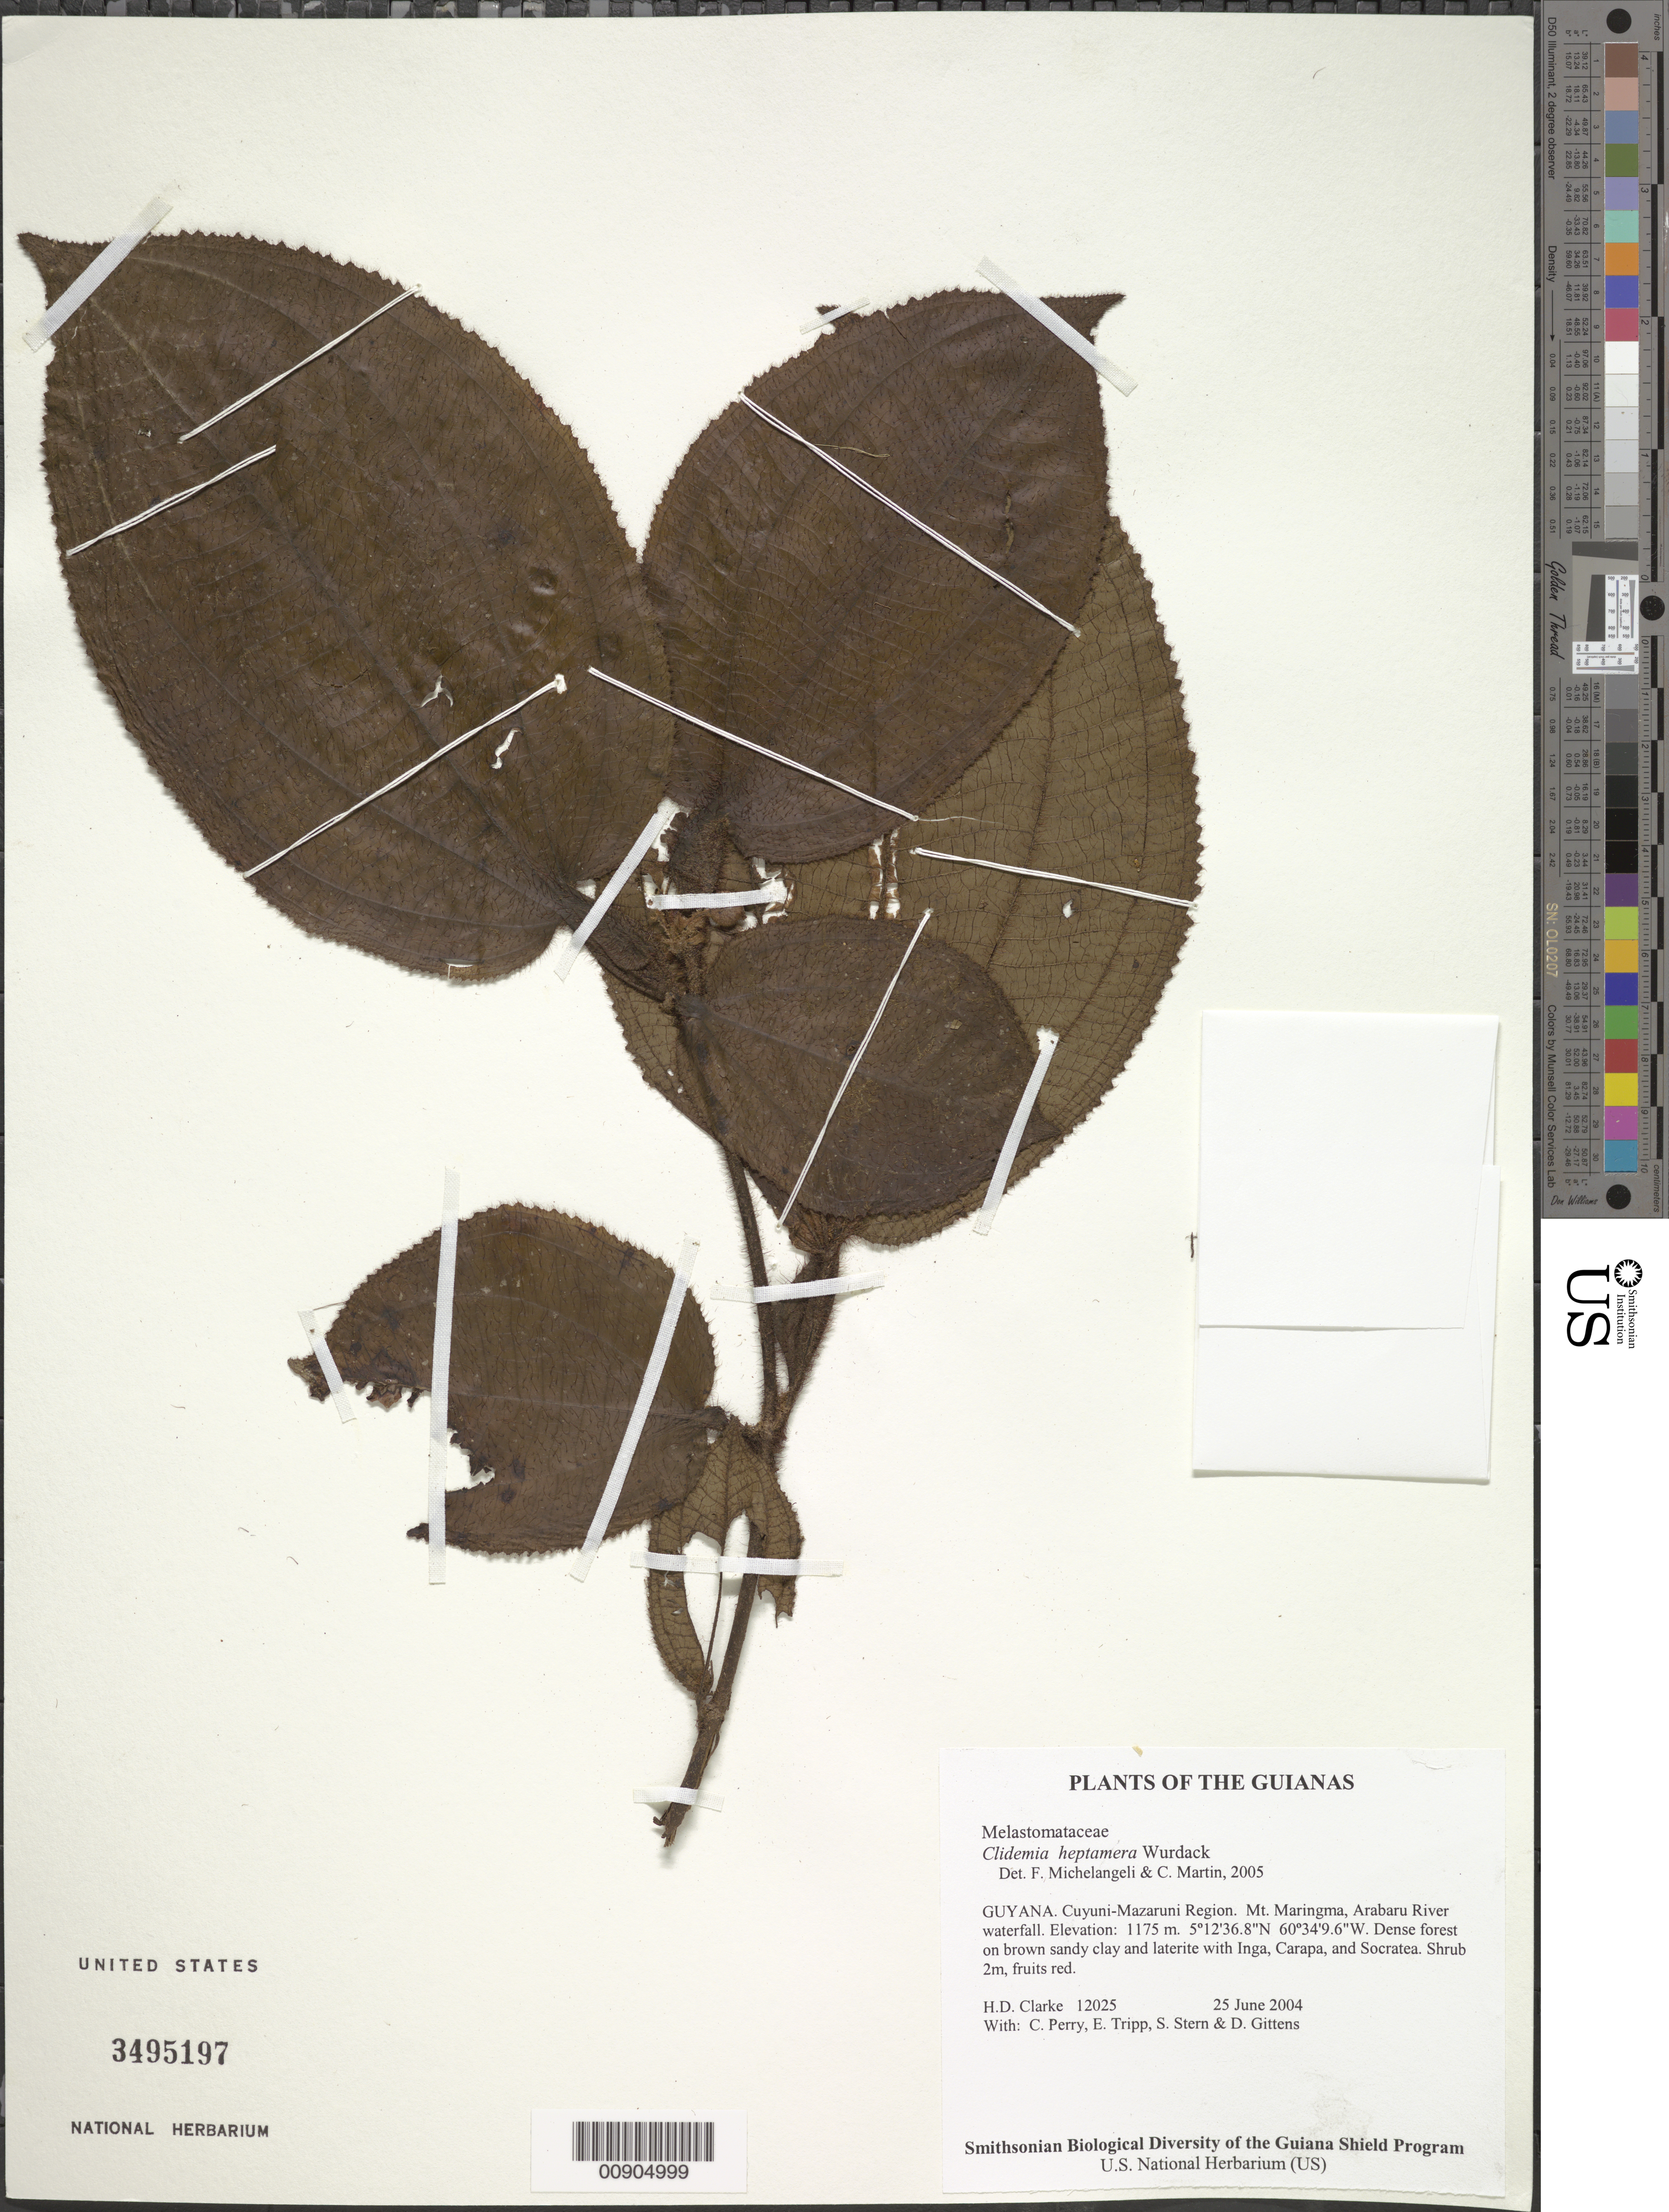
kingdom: Plantae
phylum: Tracheophyta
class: Magnoliopsida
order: Myrtales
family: Melastomataceae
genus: Clidemia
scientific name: Clidemia heptamera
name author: Wurdack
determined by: Michelangeli, F. A.; Martin, C.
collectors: H. D. Clarke, C. Perry, E. Tripp, S. R. Stern & D. Gittens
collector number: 12025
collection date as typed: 25 June 2004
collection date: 2004-06-25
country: Guyana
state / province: Cuyuni-Mazaruni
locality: Mt. Maringma, Arabaru River waterfall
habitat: Dense forest on brown sandy clay and laterite with Inga, Carapa, and Socratea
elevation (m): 1175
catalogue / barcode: US 3495197